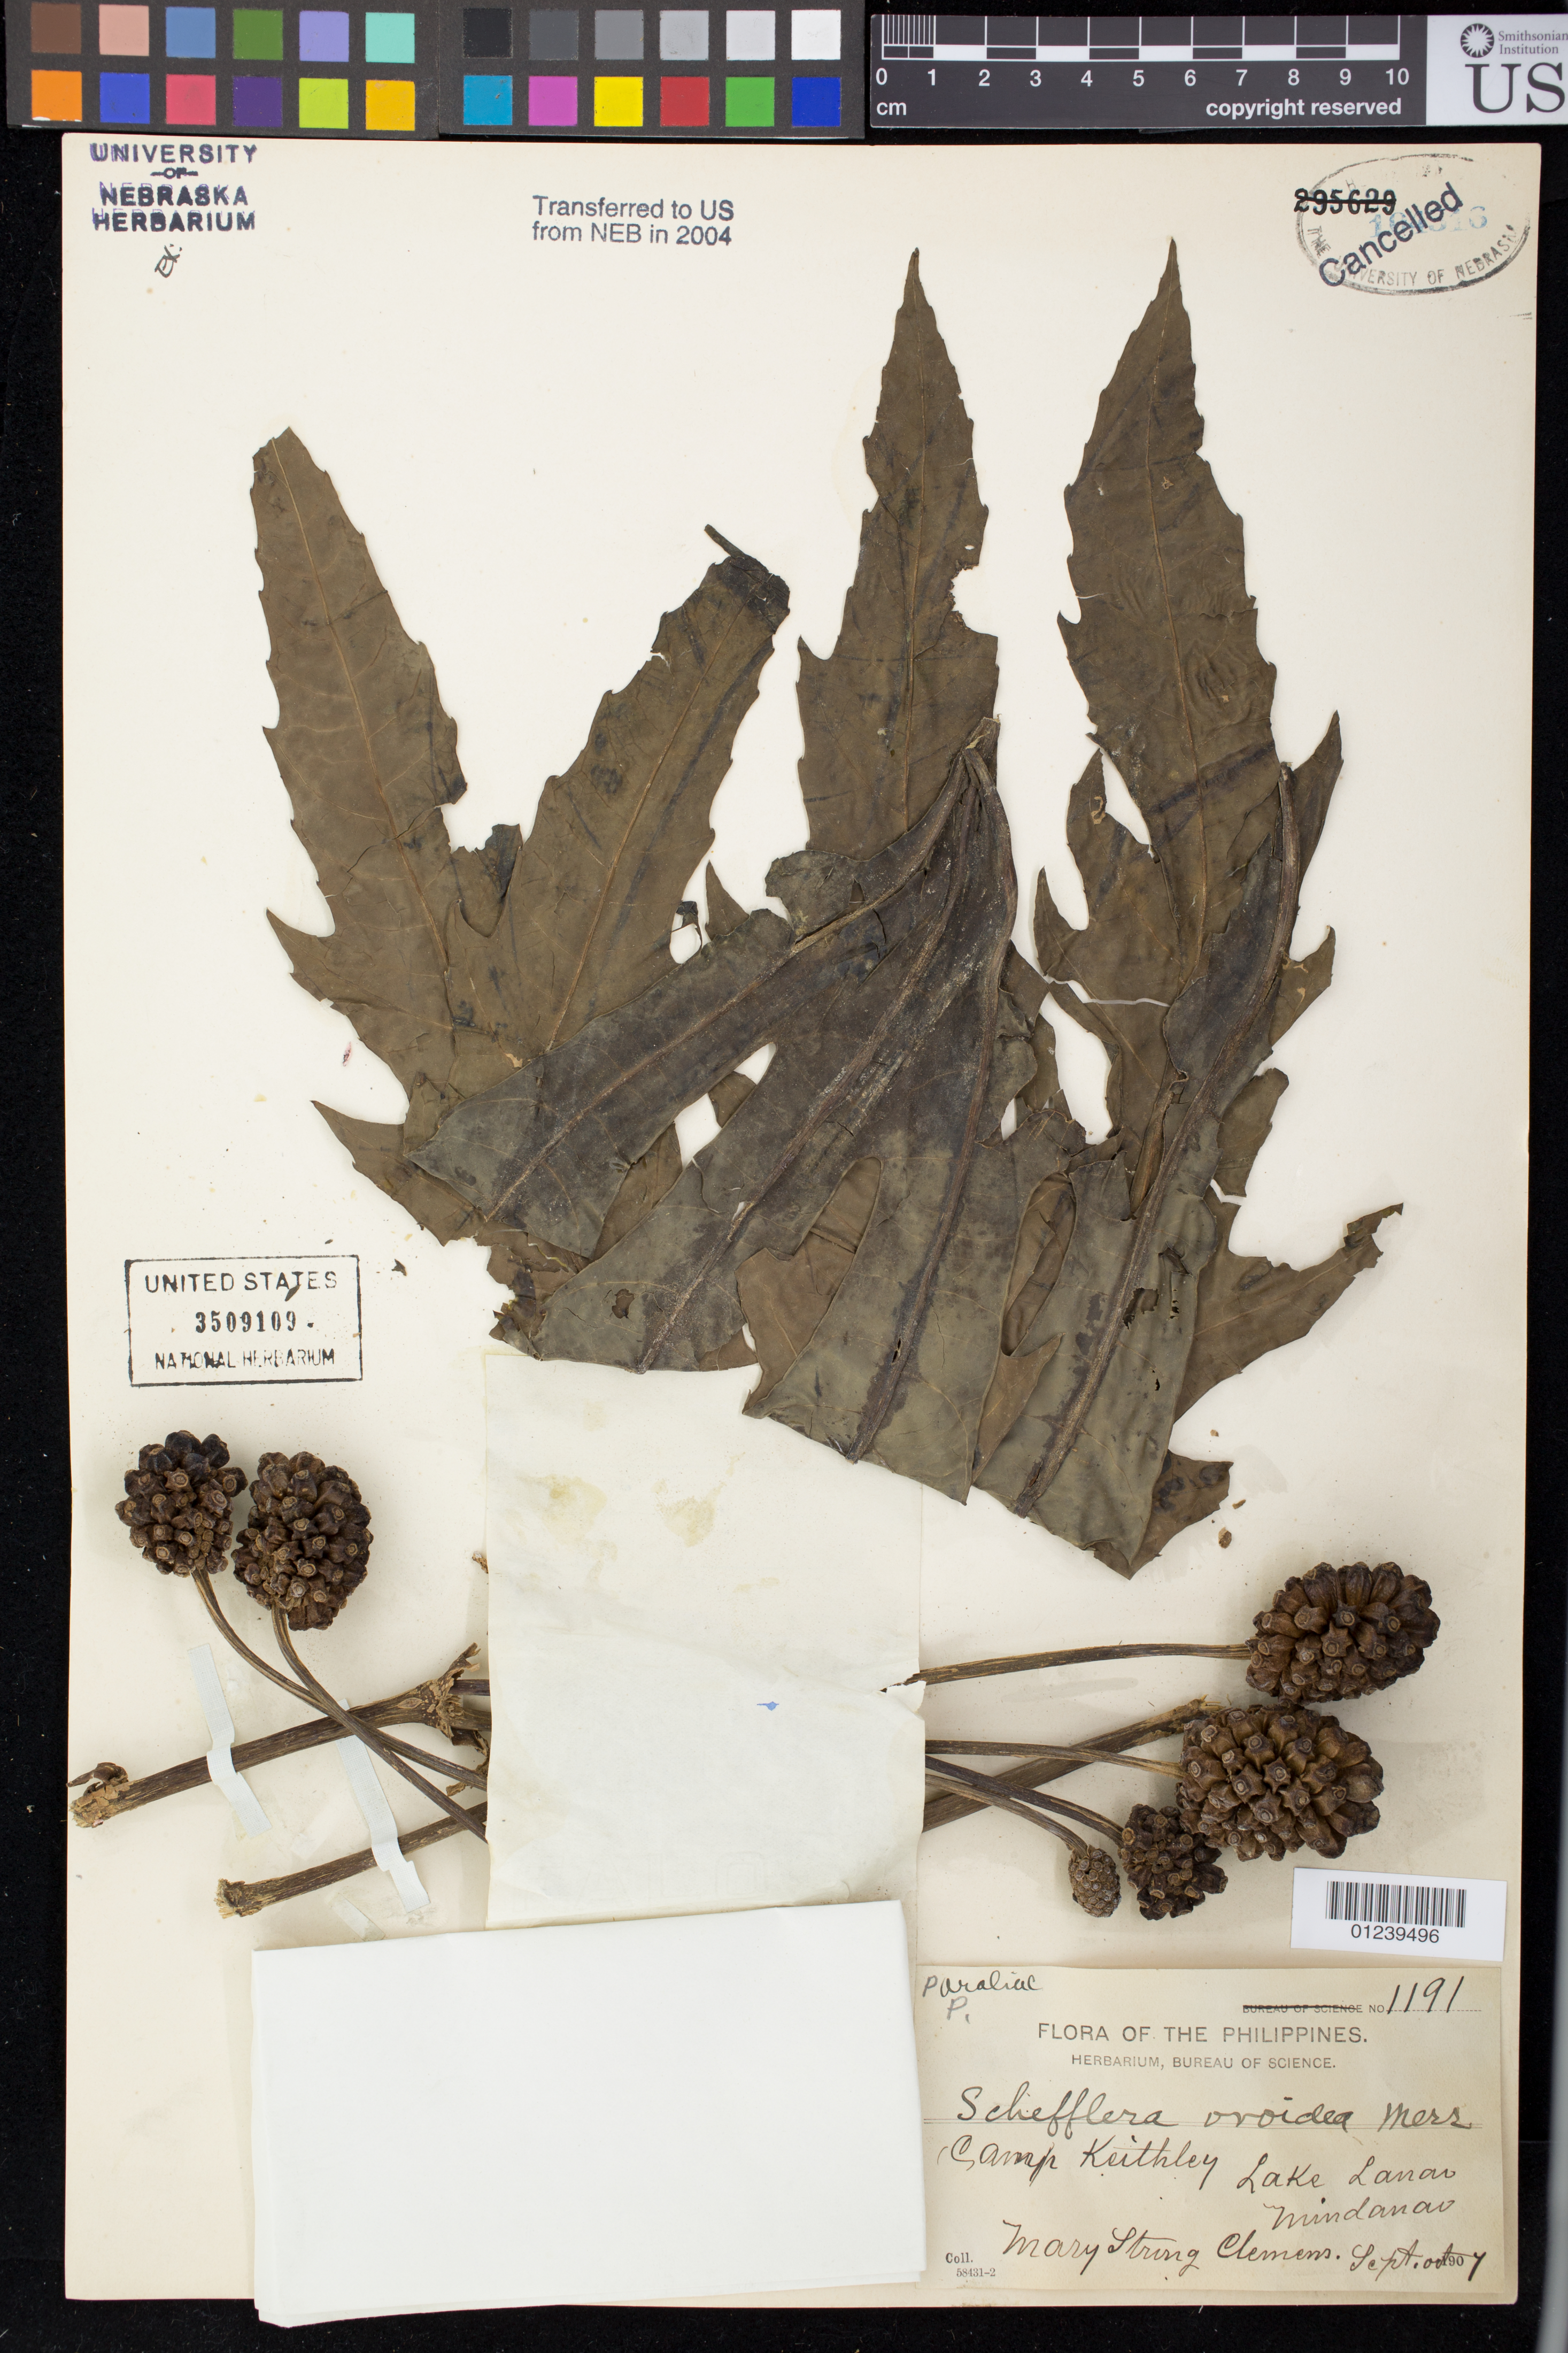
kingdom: Plantae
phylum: Tracheophyta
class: Magnoliopsida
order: Apiales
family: Araliaceae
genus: Schefflera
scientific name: Schefflera oviodea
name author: Merr.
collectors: M. S. Clemens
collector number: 1191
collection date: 1907-09/1907-10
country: Philippines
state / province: Muslim Mindanao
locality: Camp Keithley, Lake Lanao, Mindanao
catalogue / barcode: US 3509109